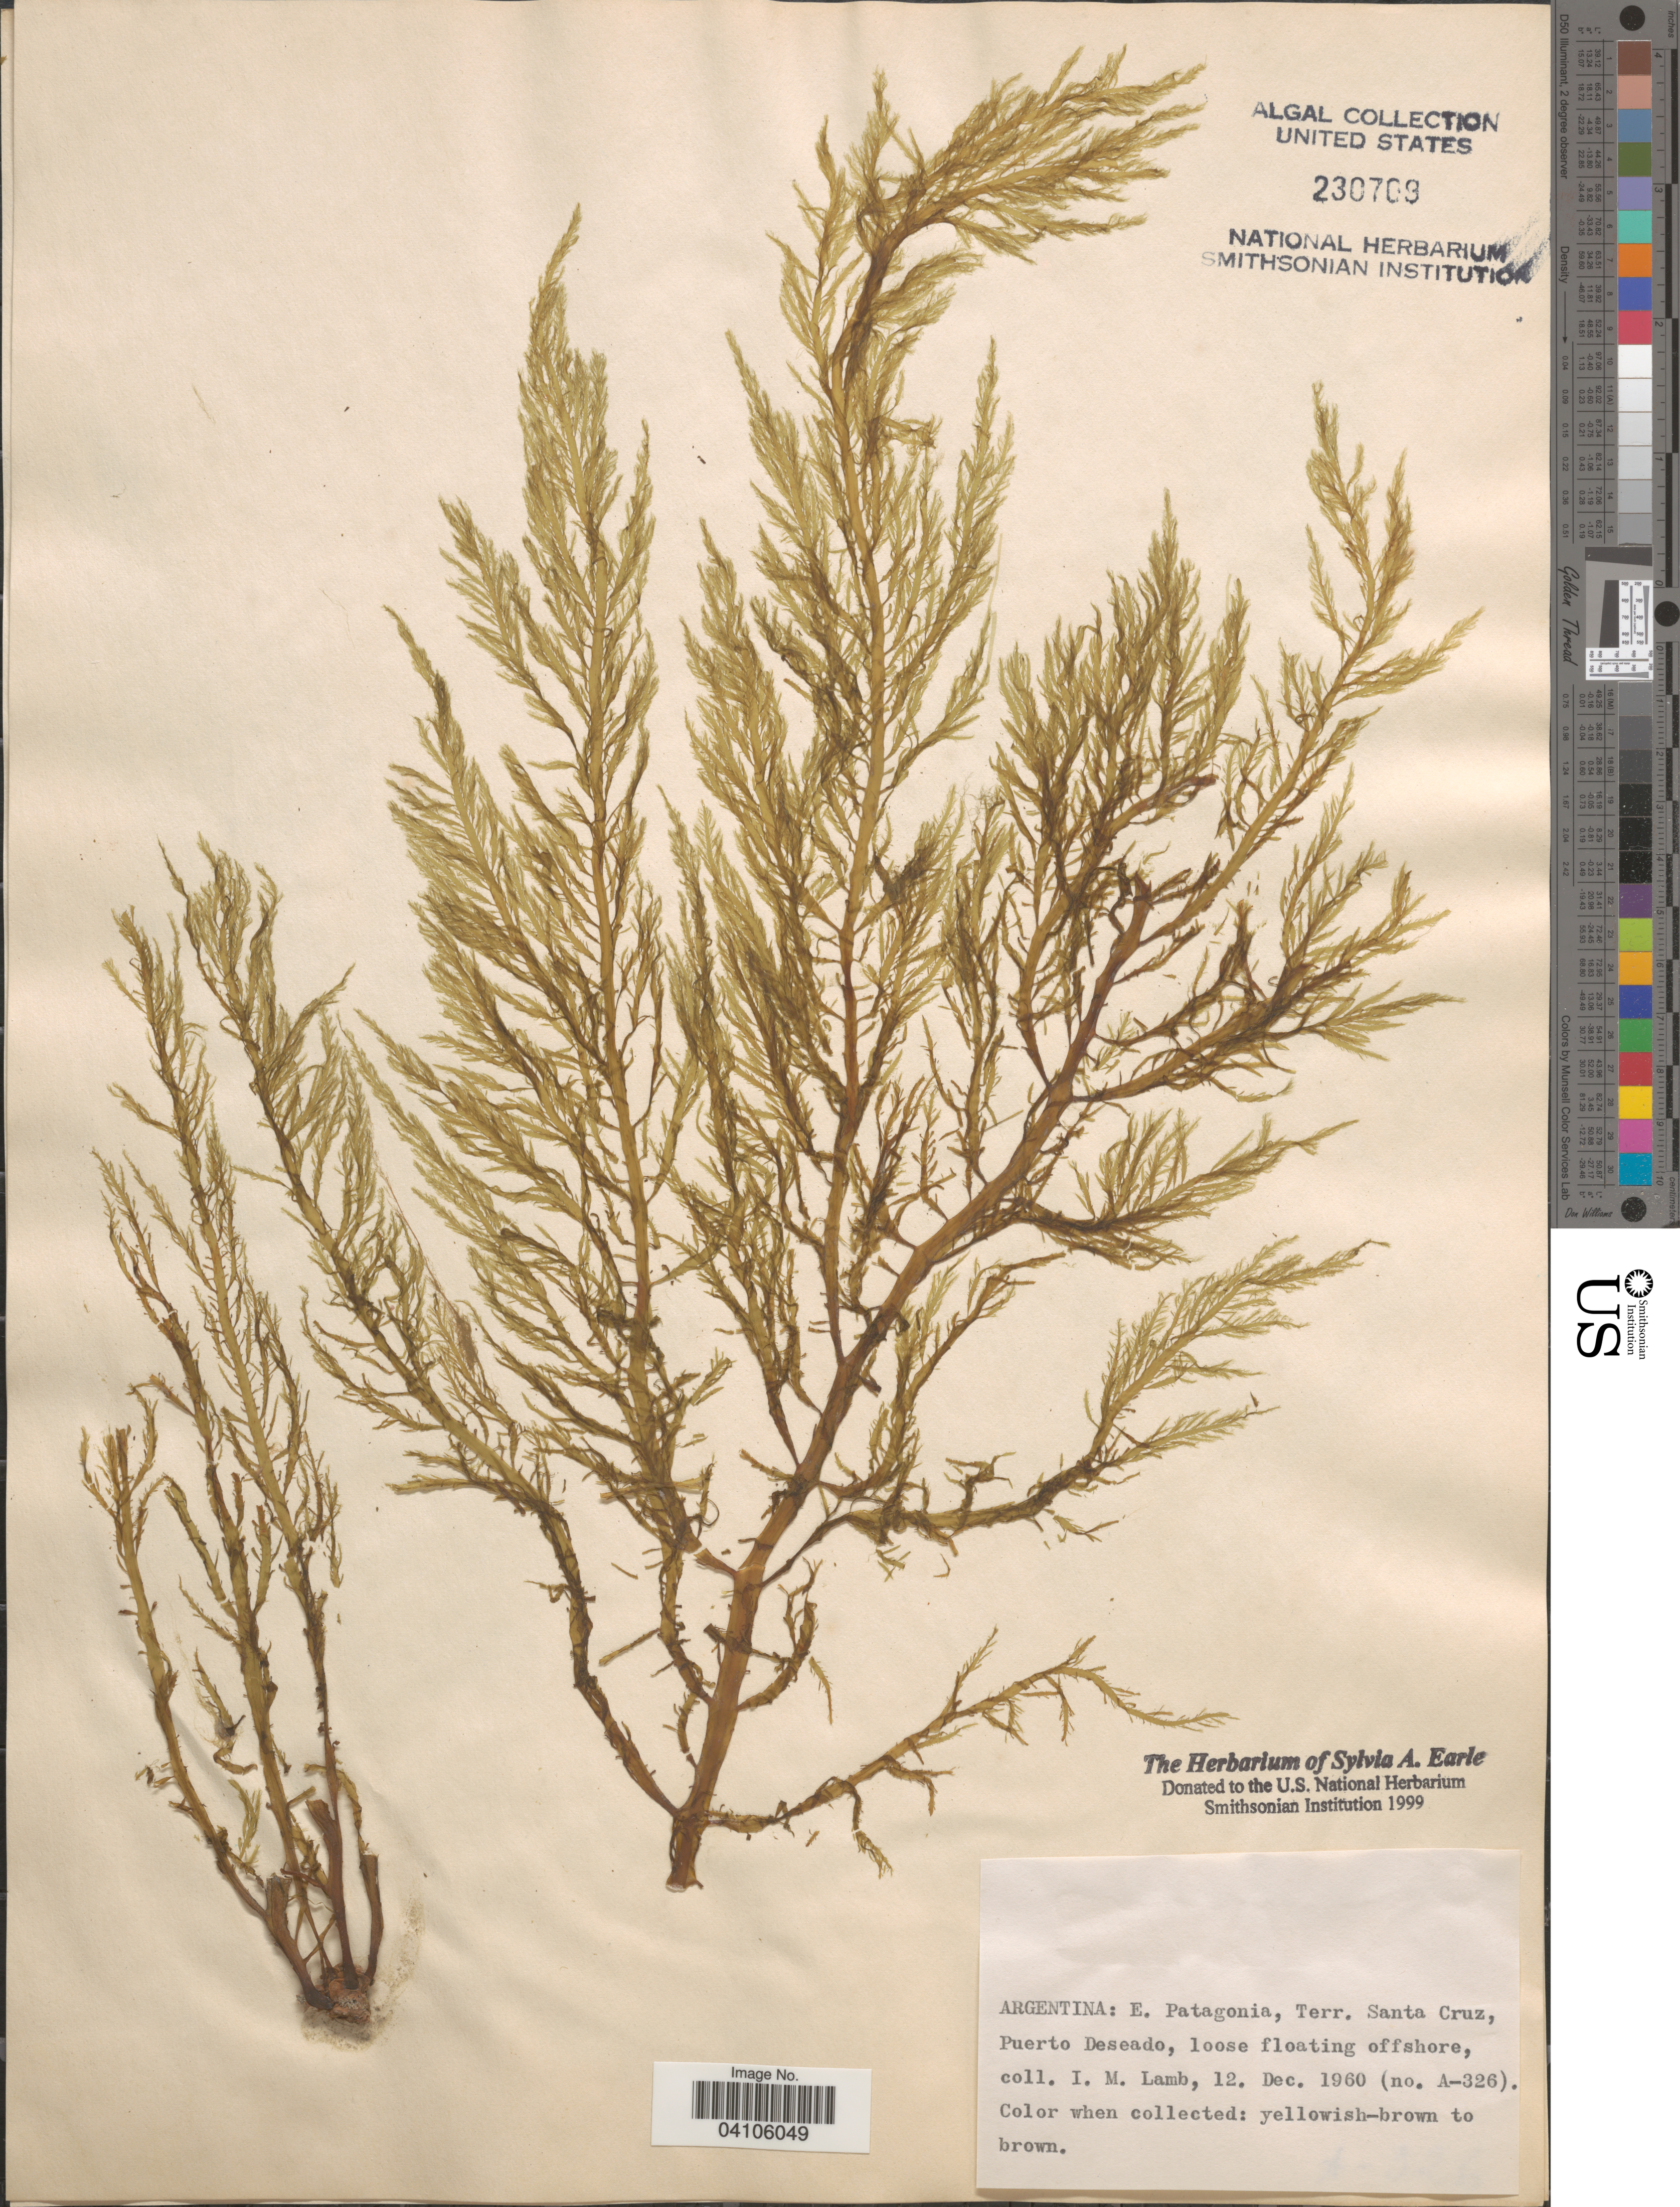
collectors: I. M. Lamb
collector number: A-326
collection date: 1960-12-12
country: Argentina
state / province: Santa Cruz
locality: E. Patagonia, Terr. Santa Cruz, Puerto Deseado.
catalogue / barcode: US 230709